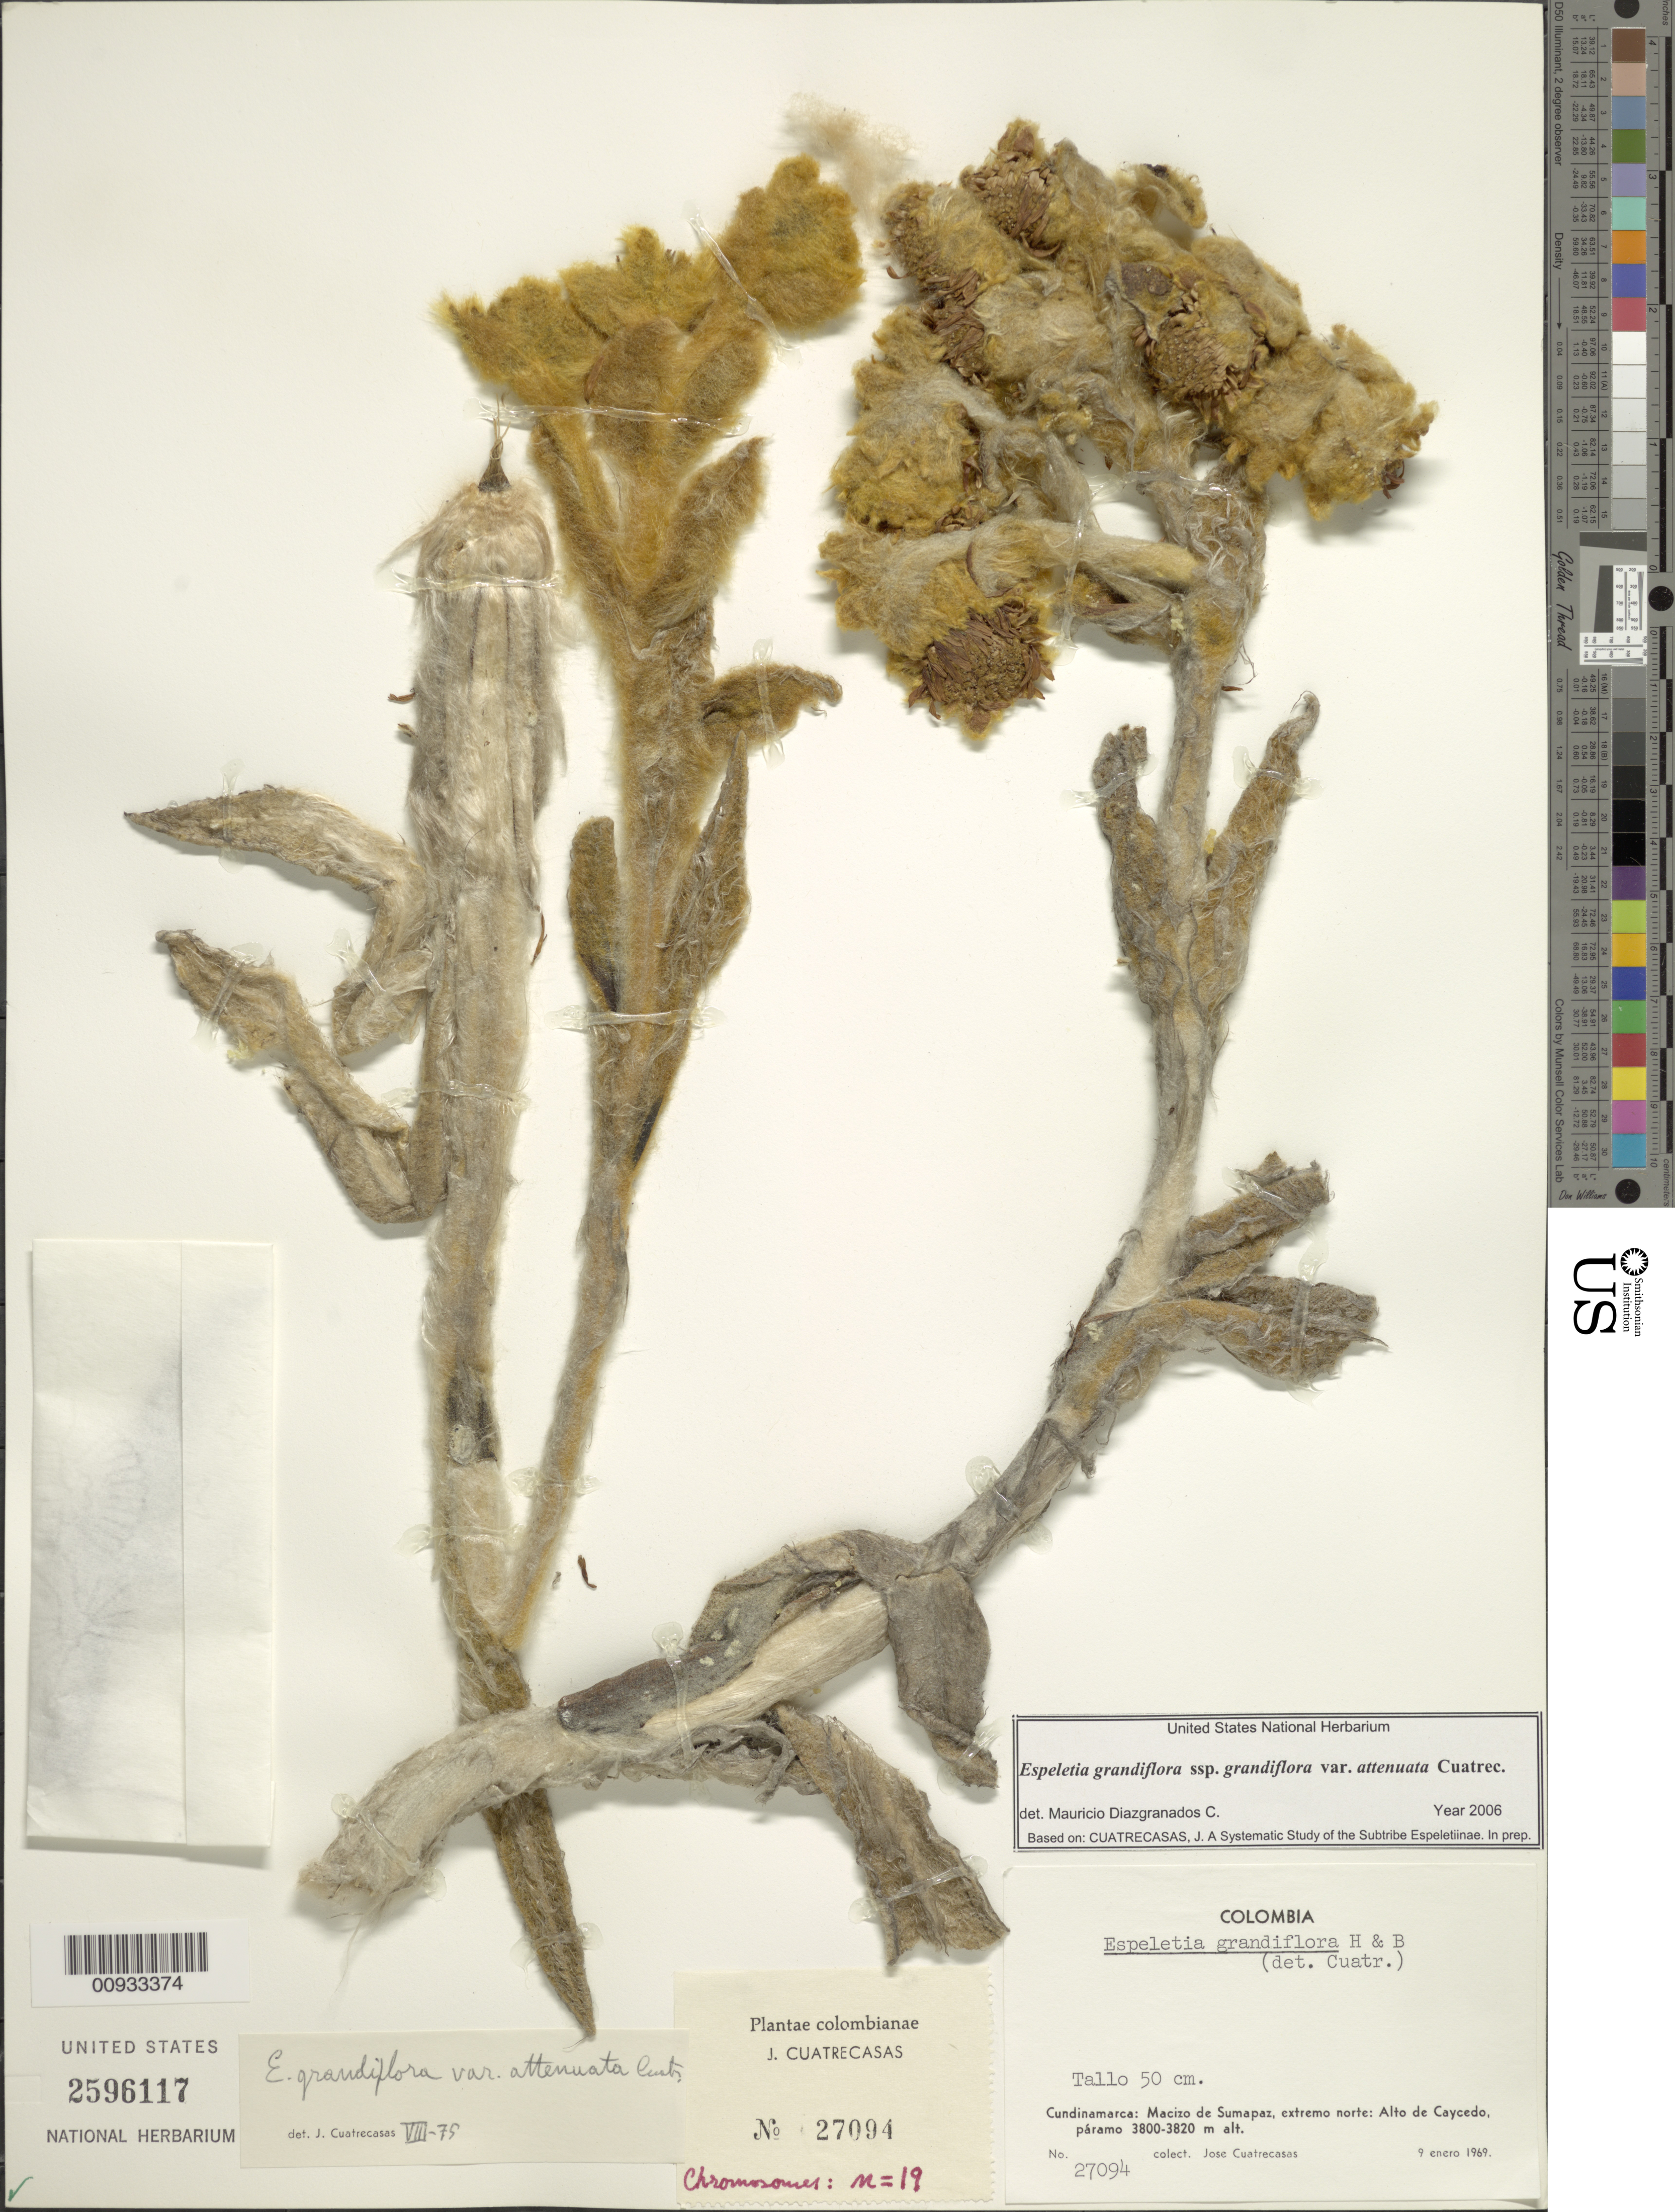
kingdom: Plantae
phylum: Tracheophyta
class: Magnoliopsida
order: Asterales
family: Asteraceae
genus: Espeletia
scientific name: Espeletia grandiflora var. attenuata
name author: Cuatrec.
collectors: J. Cuatrecasas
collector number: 27094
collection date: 1969-01-09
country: Colombia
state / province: Cundinamarca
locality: Macizo de Sumapaz, extremo norte: Alto de Caycedo, paramo.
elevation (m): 3800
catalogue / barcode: US 2596117